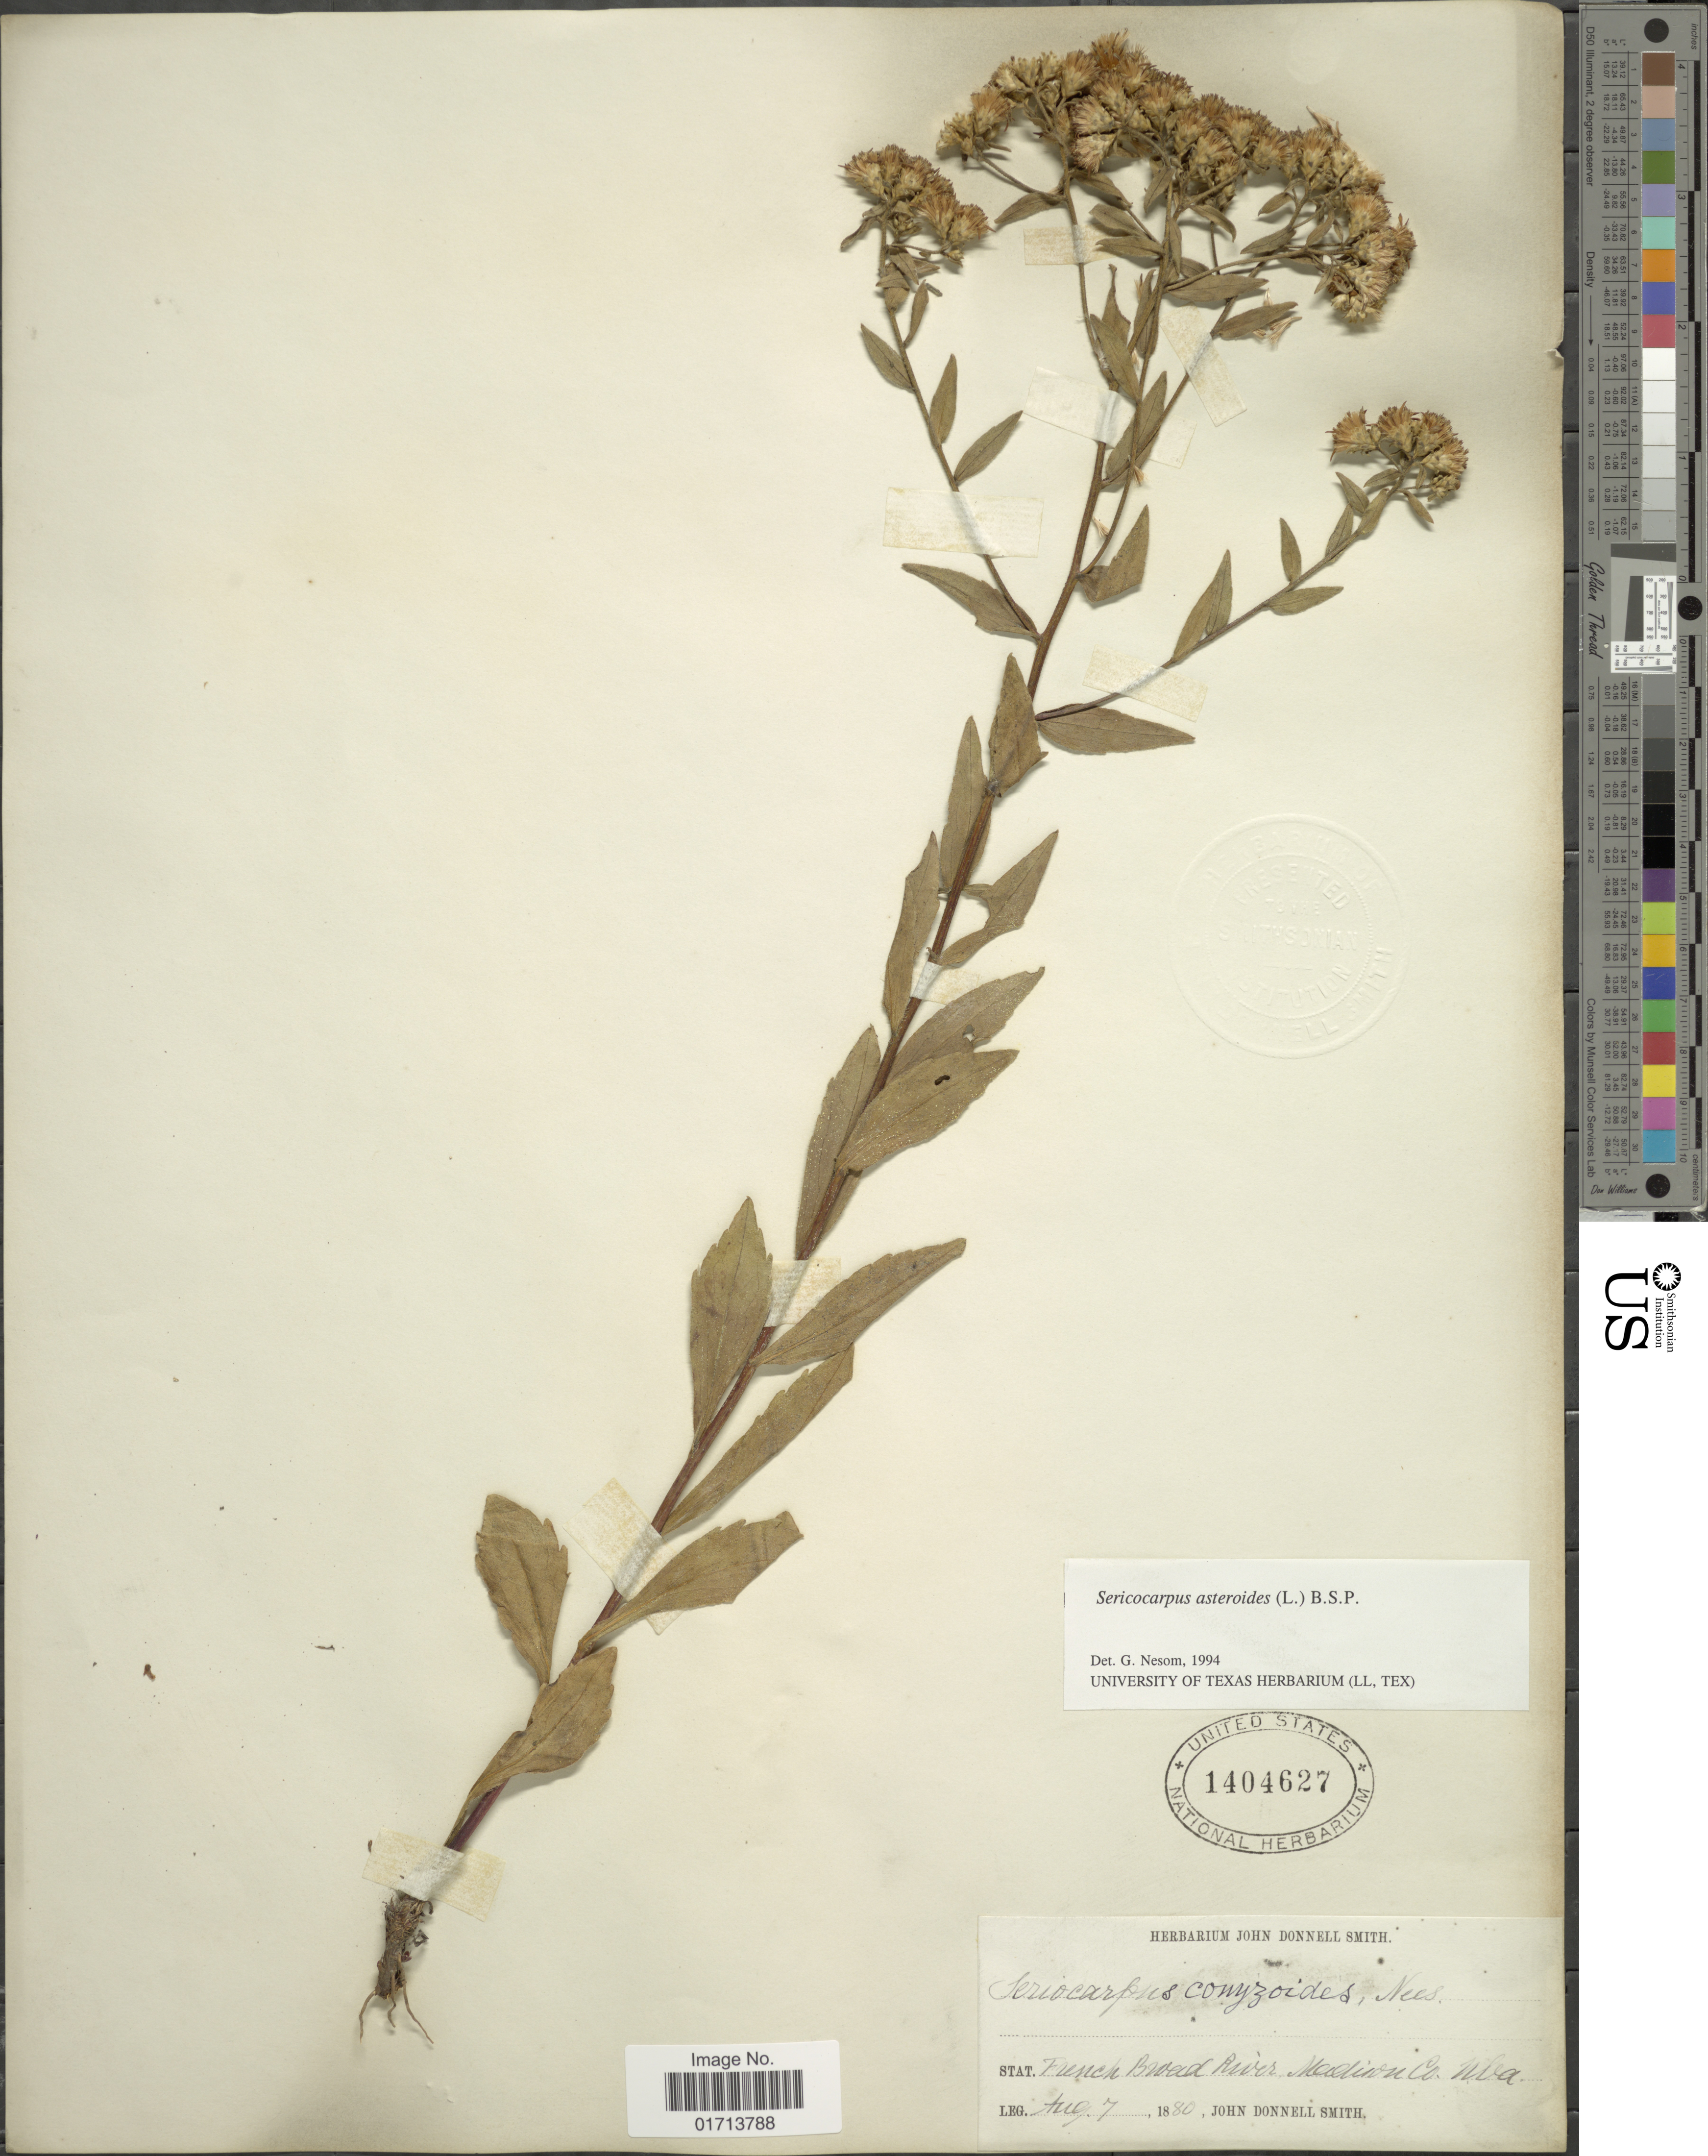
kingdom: Plantae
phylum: Tracheophyta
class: Magnoliopsida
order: Asterales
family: Asteraceae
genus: Sericocarpus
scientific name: Sericocarpus asteroides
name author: (L.) Britton, Stearns & Poggenb.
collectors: J. Donnell Smith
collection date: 1880-08-07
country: United States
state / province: North Carolina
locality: French Board River, Madison Co., N. Ca.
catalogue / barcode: US 1404627